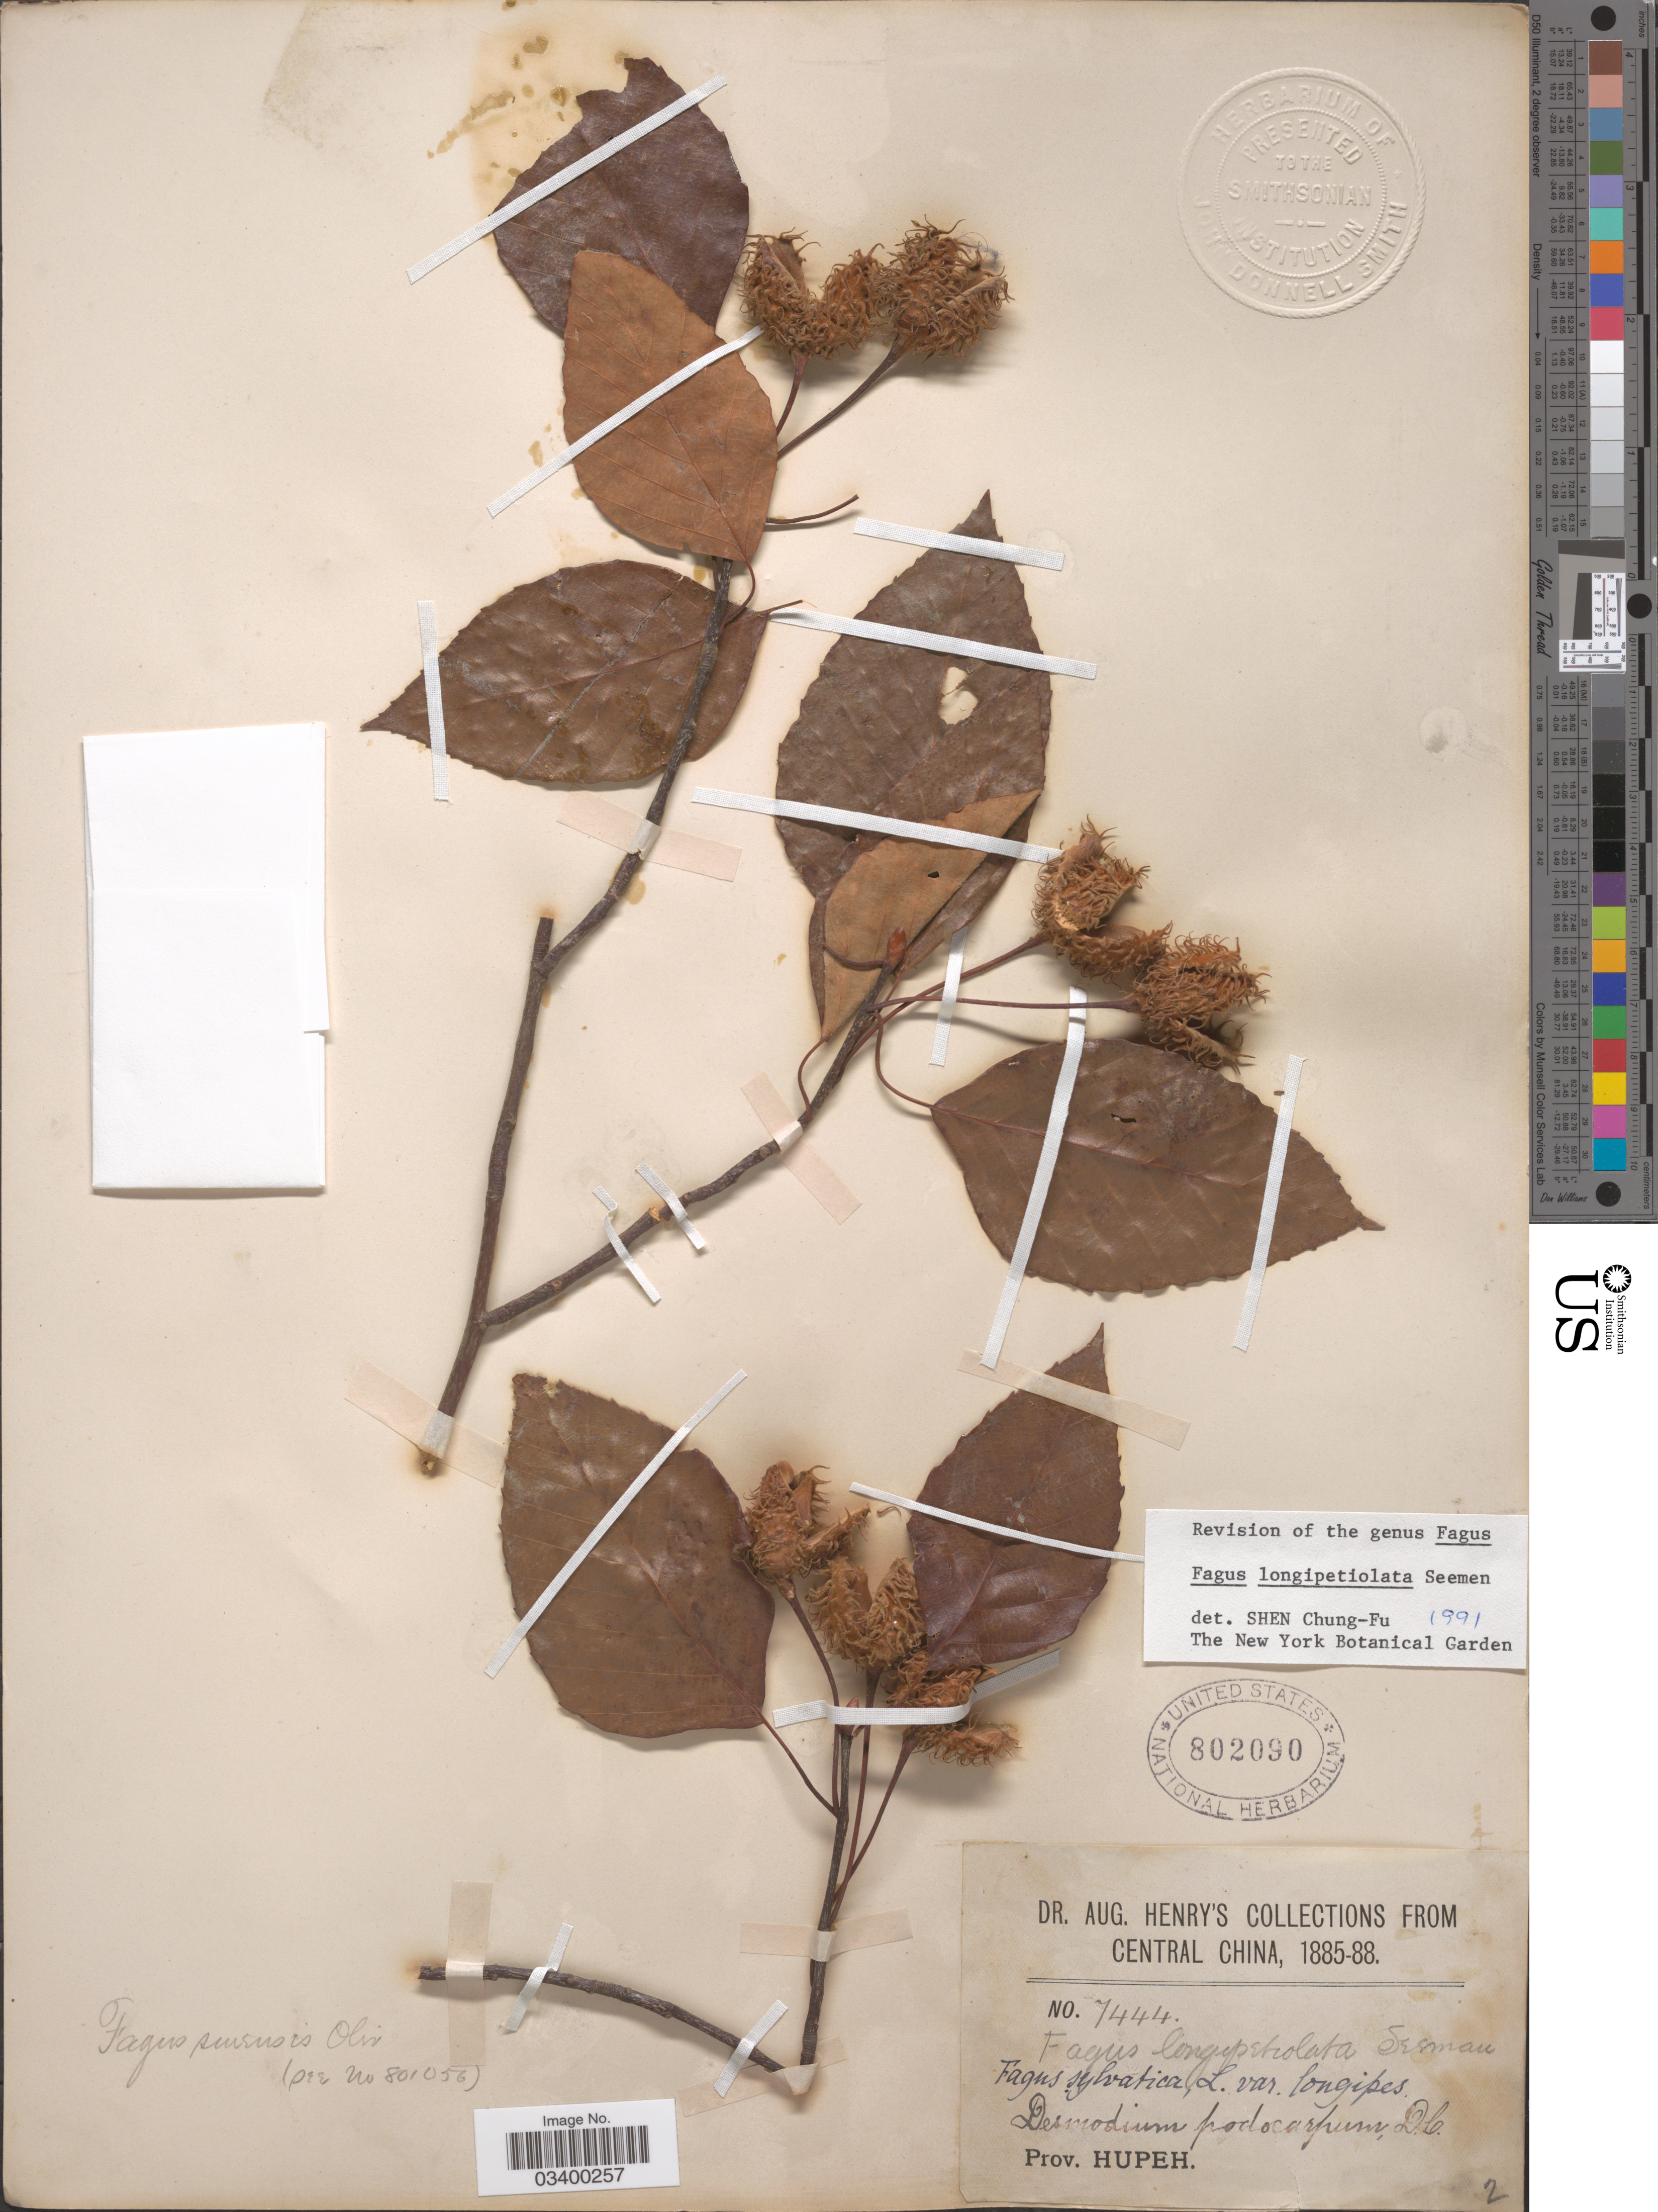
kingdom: Plantae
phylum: Tracheophyta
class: Magnoliopsida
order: Fagales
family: Fagaceae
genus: Fagus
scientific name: Fagus longipetiolata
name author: Seemen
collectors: A. Henry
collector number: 7444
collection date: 1885/1888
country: China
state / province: Hubei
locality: Central China. Prov. Hupeh.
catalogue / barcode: US 802090